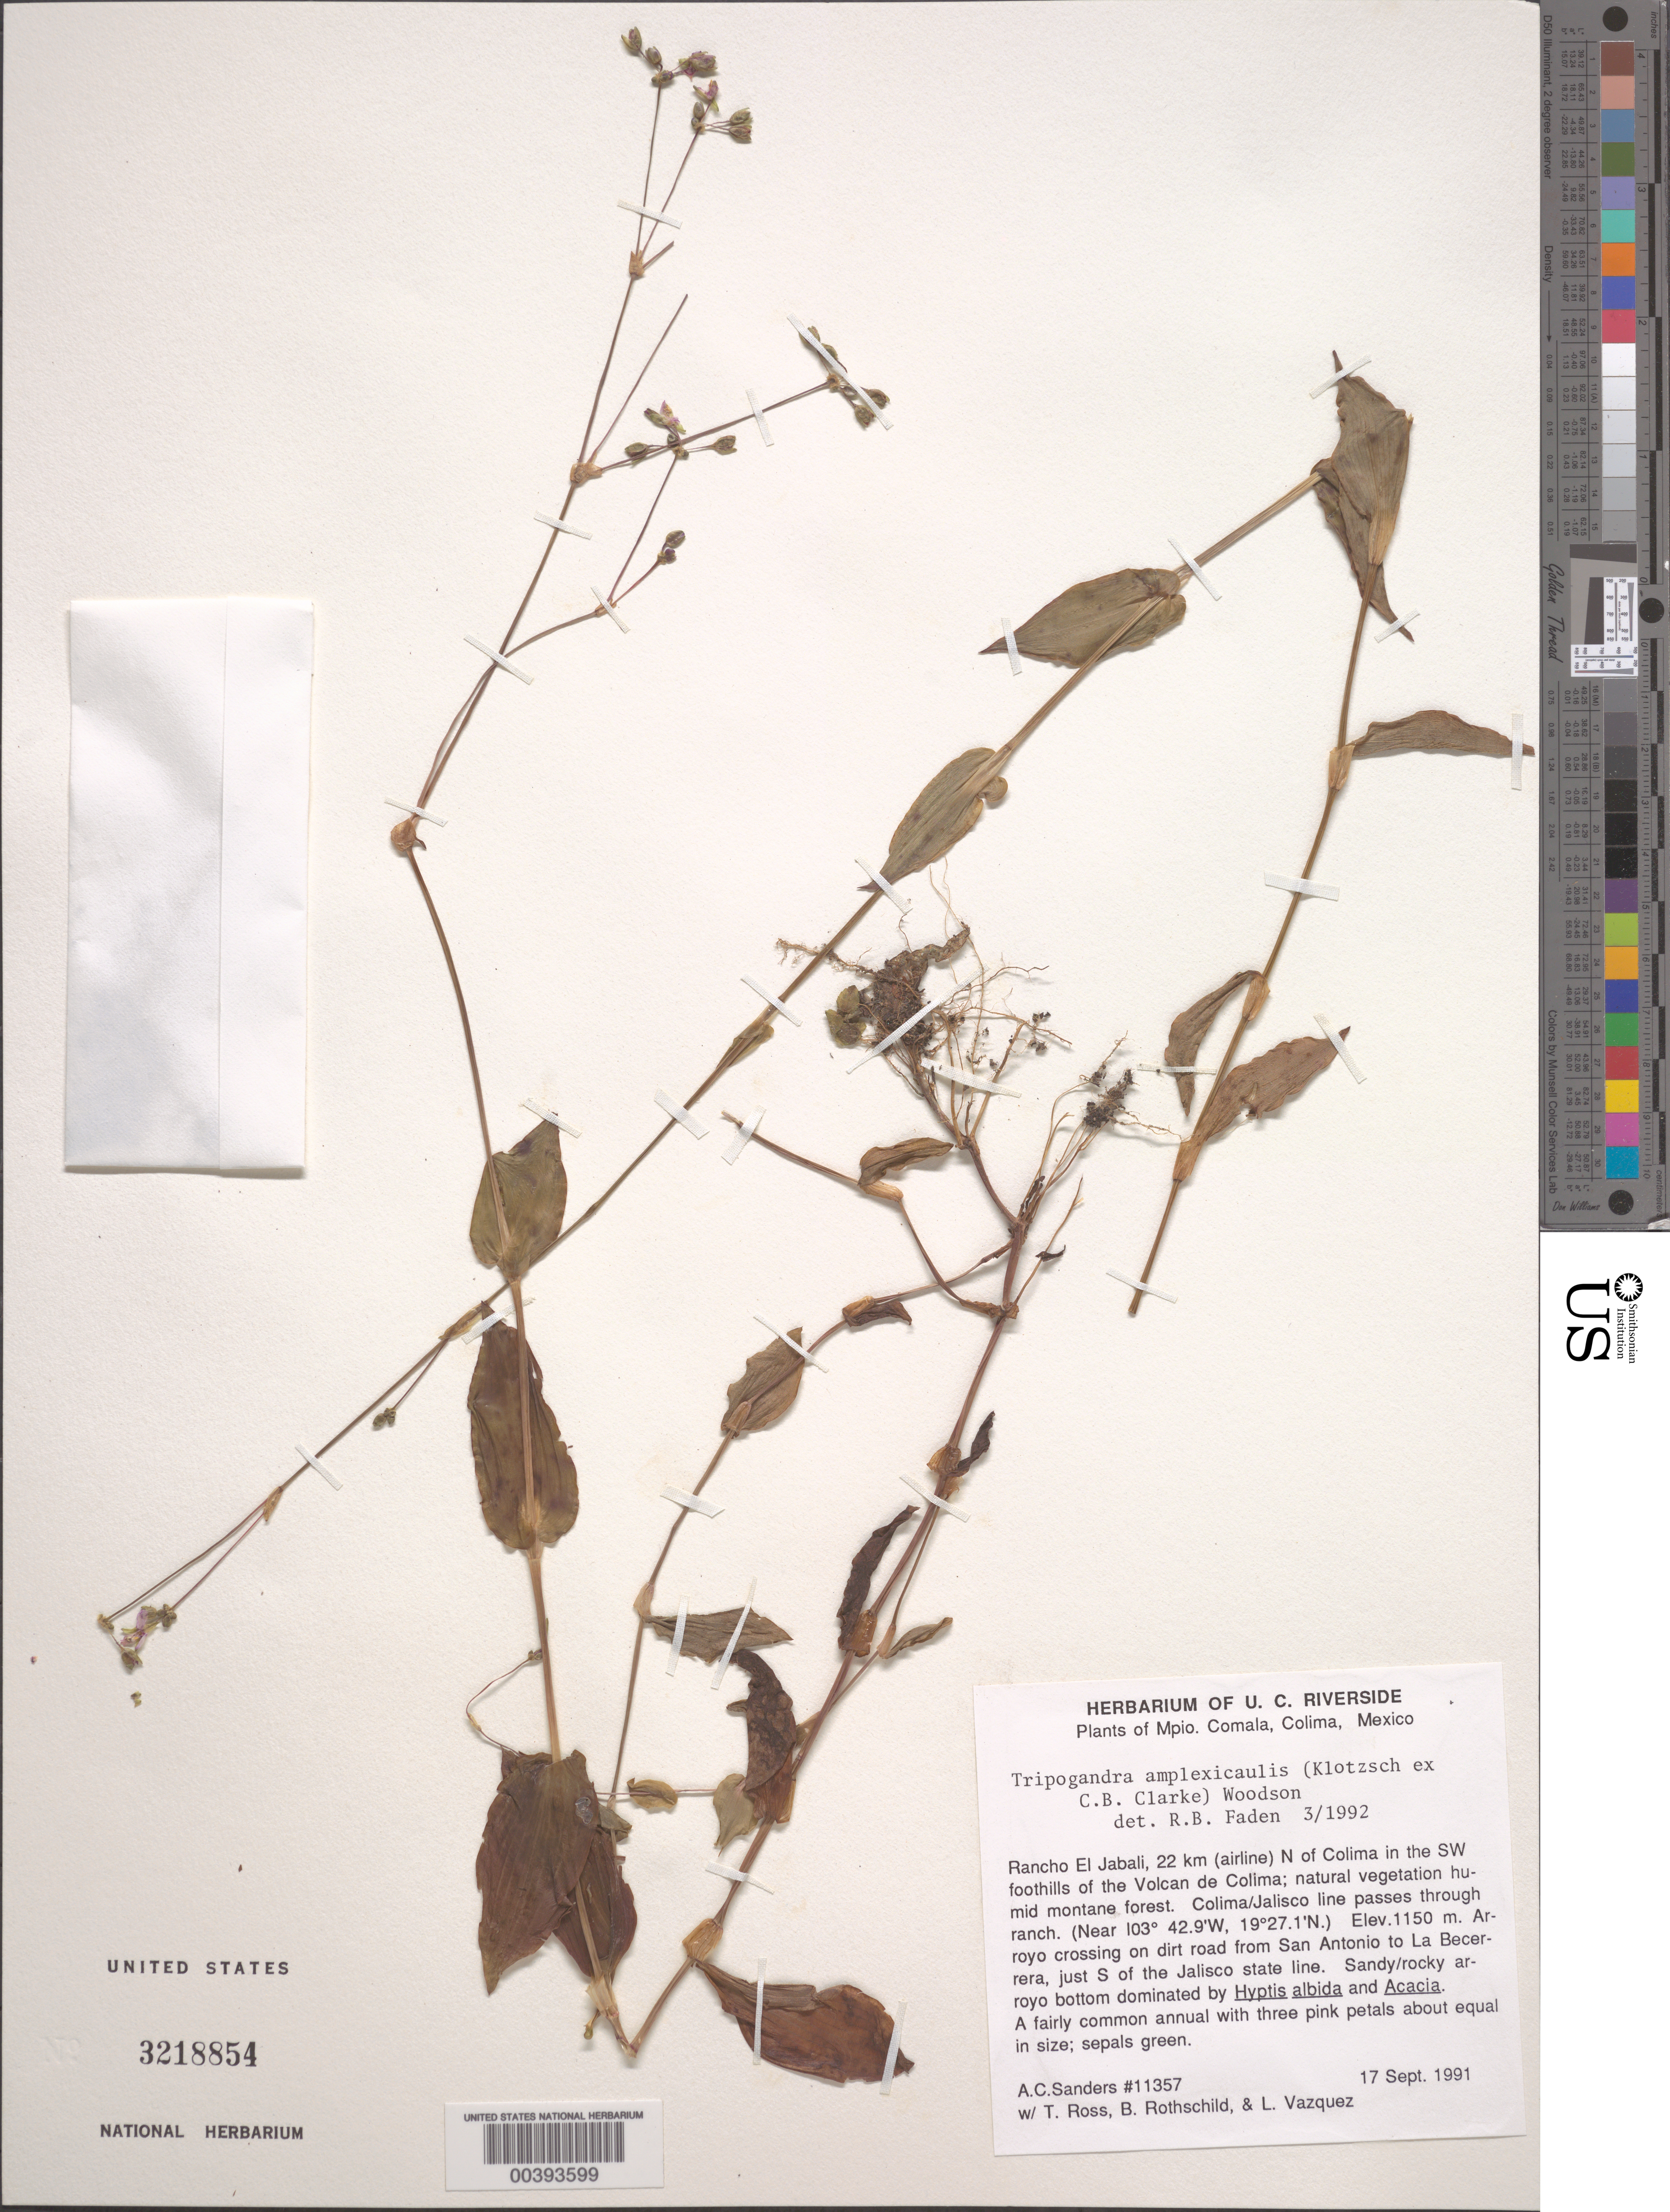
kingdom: Plantae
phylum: Tracheophyta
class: Liliopsida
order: Commelinales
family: Commelinaceae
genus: Tripogandra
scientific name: Tripogandra amplexicaulis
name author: (Klotzsch ex C.B. Clarke) Woodson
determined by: Faden, Robert B., (US), Smithsonian Institution - National Museum of Natural History (UNITED STATES)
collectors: A. Sanders, T. Ross, B. Rothschild & L. Vazquez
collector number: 11357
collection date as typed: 17 Sep 1991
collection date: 1991-09-17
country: Mexico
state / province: Colima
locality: Rancho El Jabali, N of Colima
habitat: On dirt road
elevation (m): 1150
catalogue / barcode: US 3218854